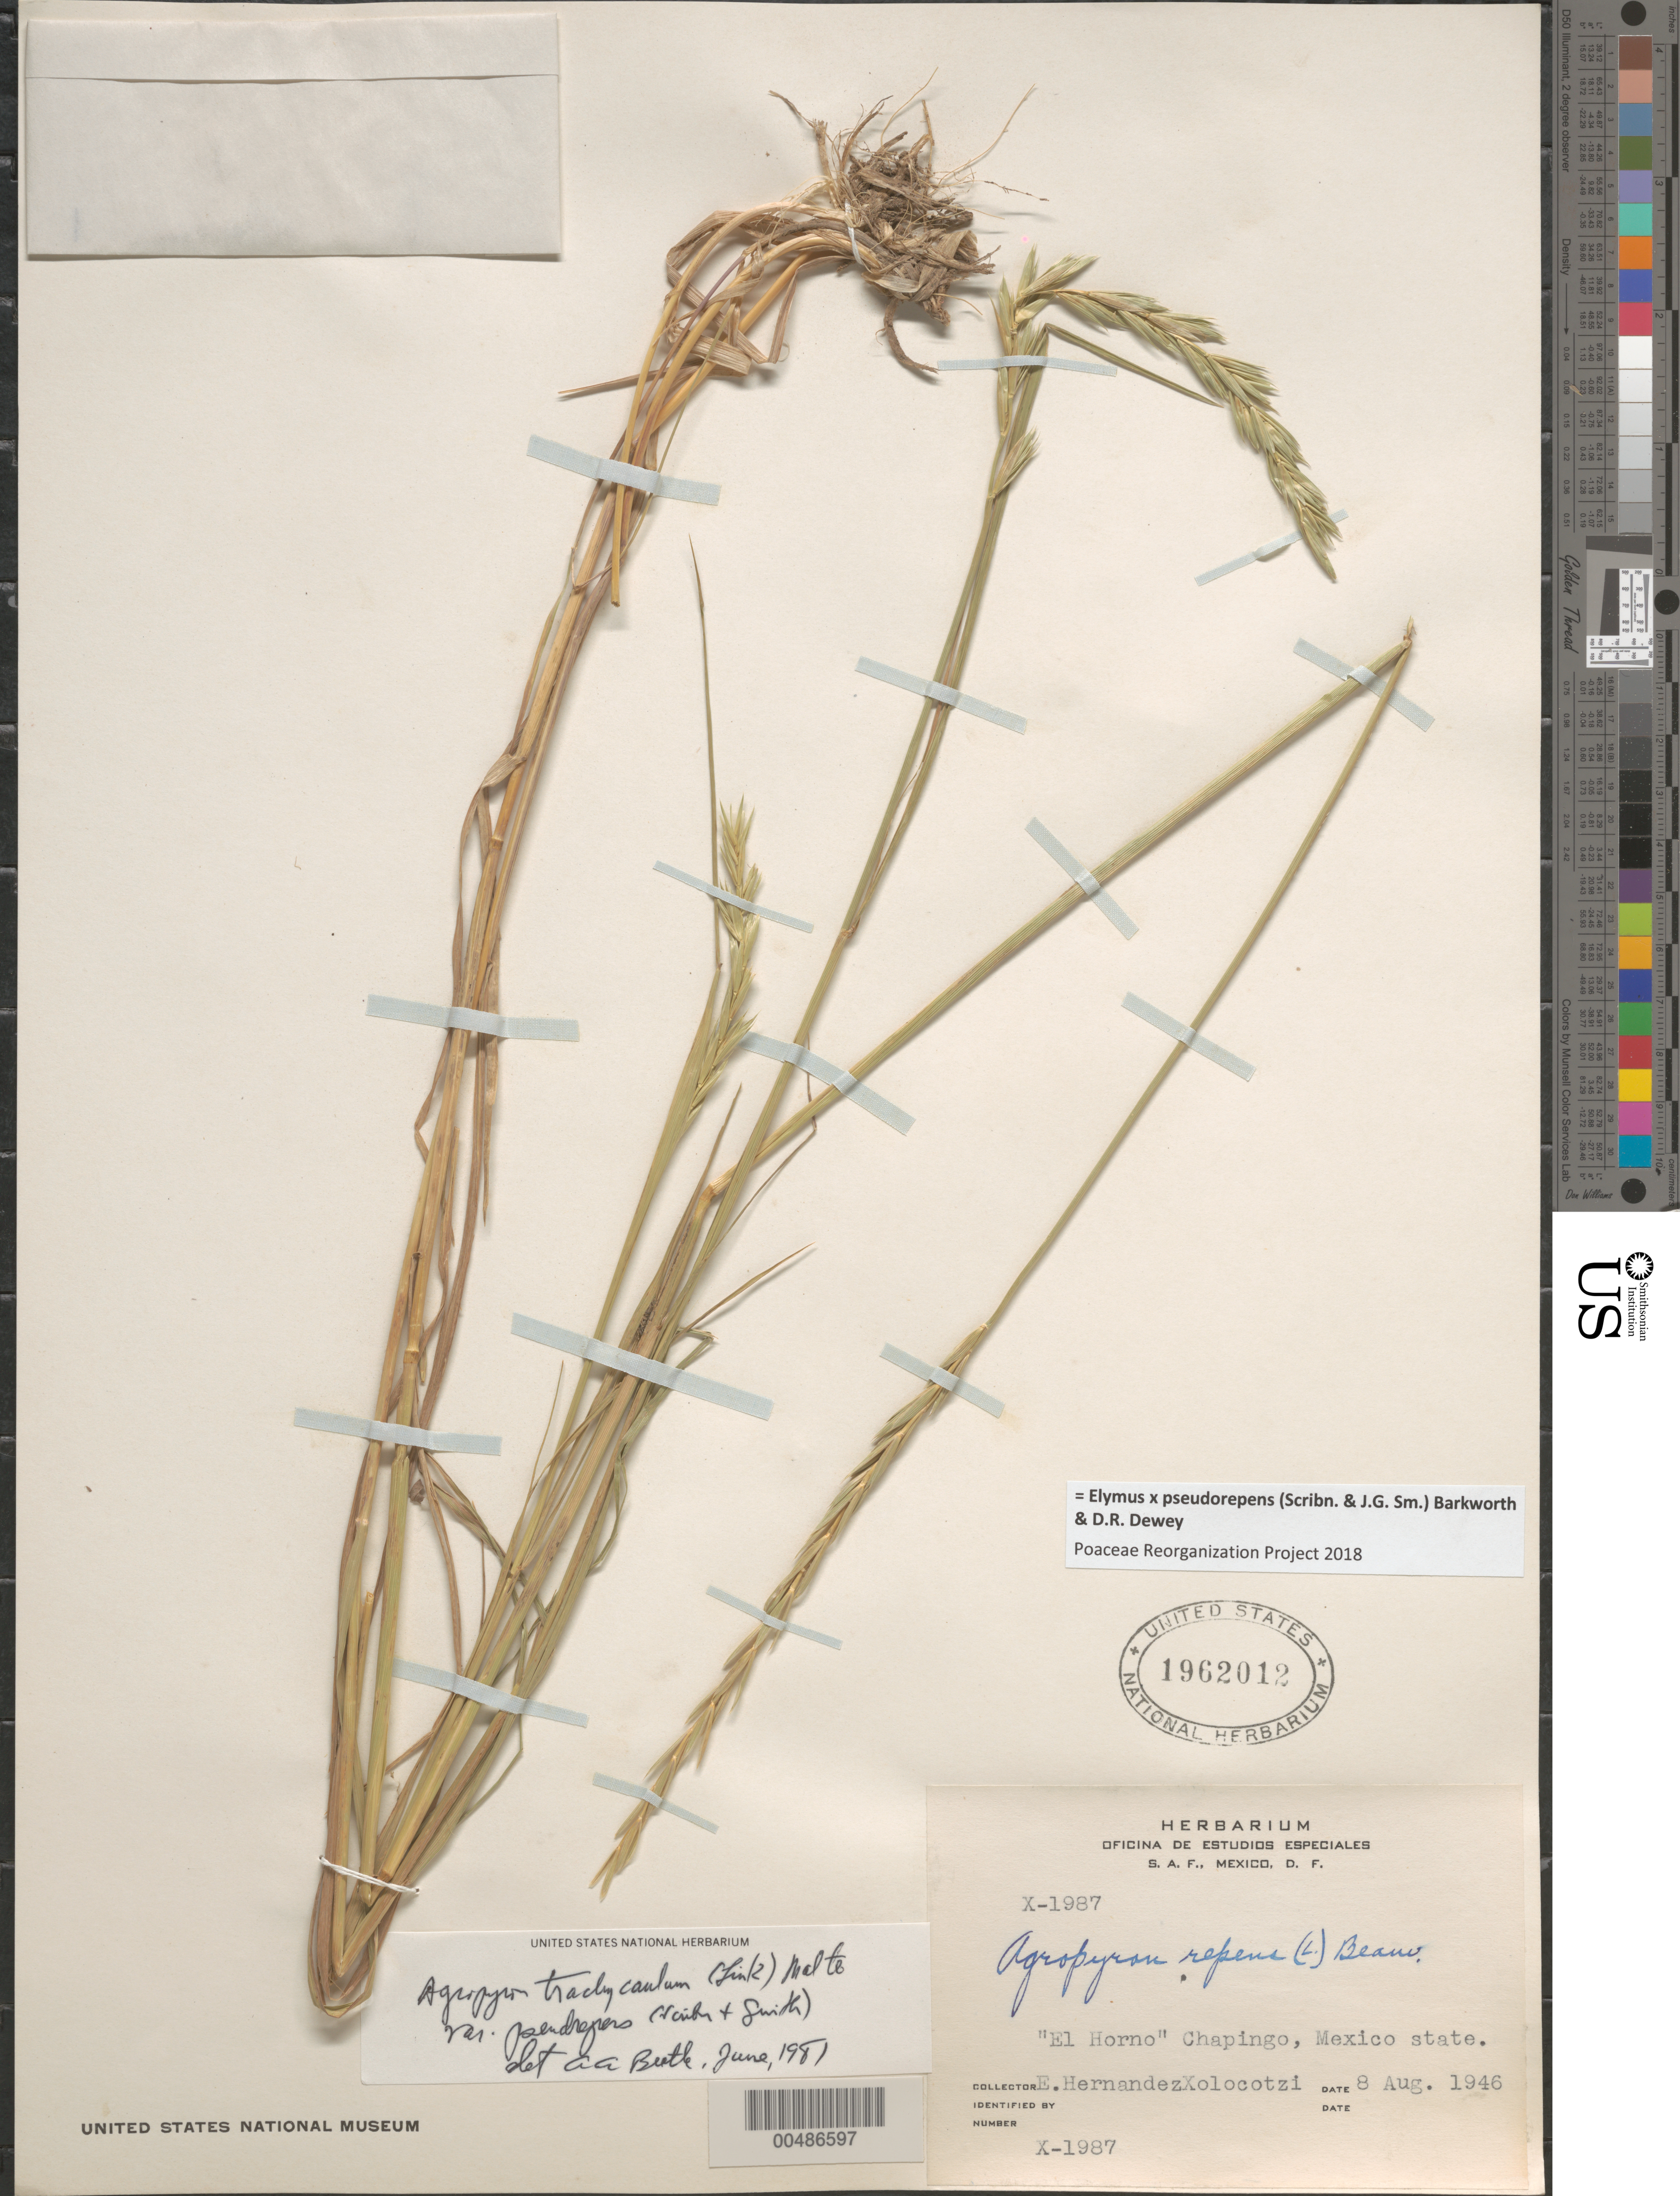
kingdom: Plantae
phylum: Tracheophyta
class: Liliopsida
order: Poales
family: Poaceae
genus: Elymus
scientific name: Elymus x pseudorepens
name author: (Scribn. & J.G. Sm.) Barkworth & Dewey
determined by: Poaceae Reorganization Project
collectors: E. I. Hernández-X.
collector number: X-1987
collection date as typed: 8 Aug 1946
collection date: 1946-08-08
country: Mexico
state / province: México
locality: El Horno Chapingo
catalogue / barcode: US 1962012